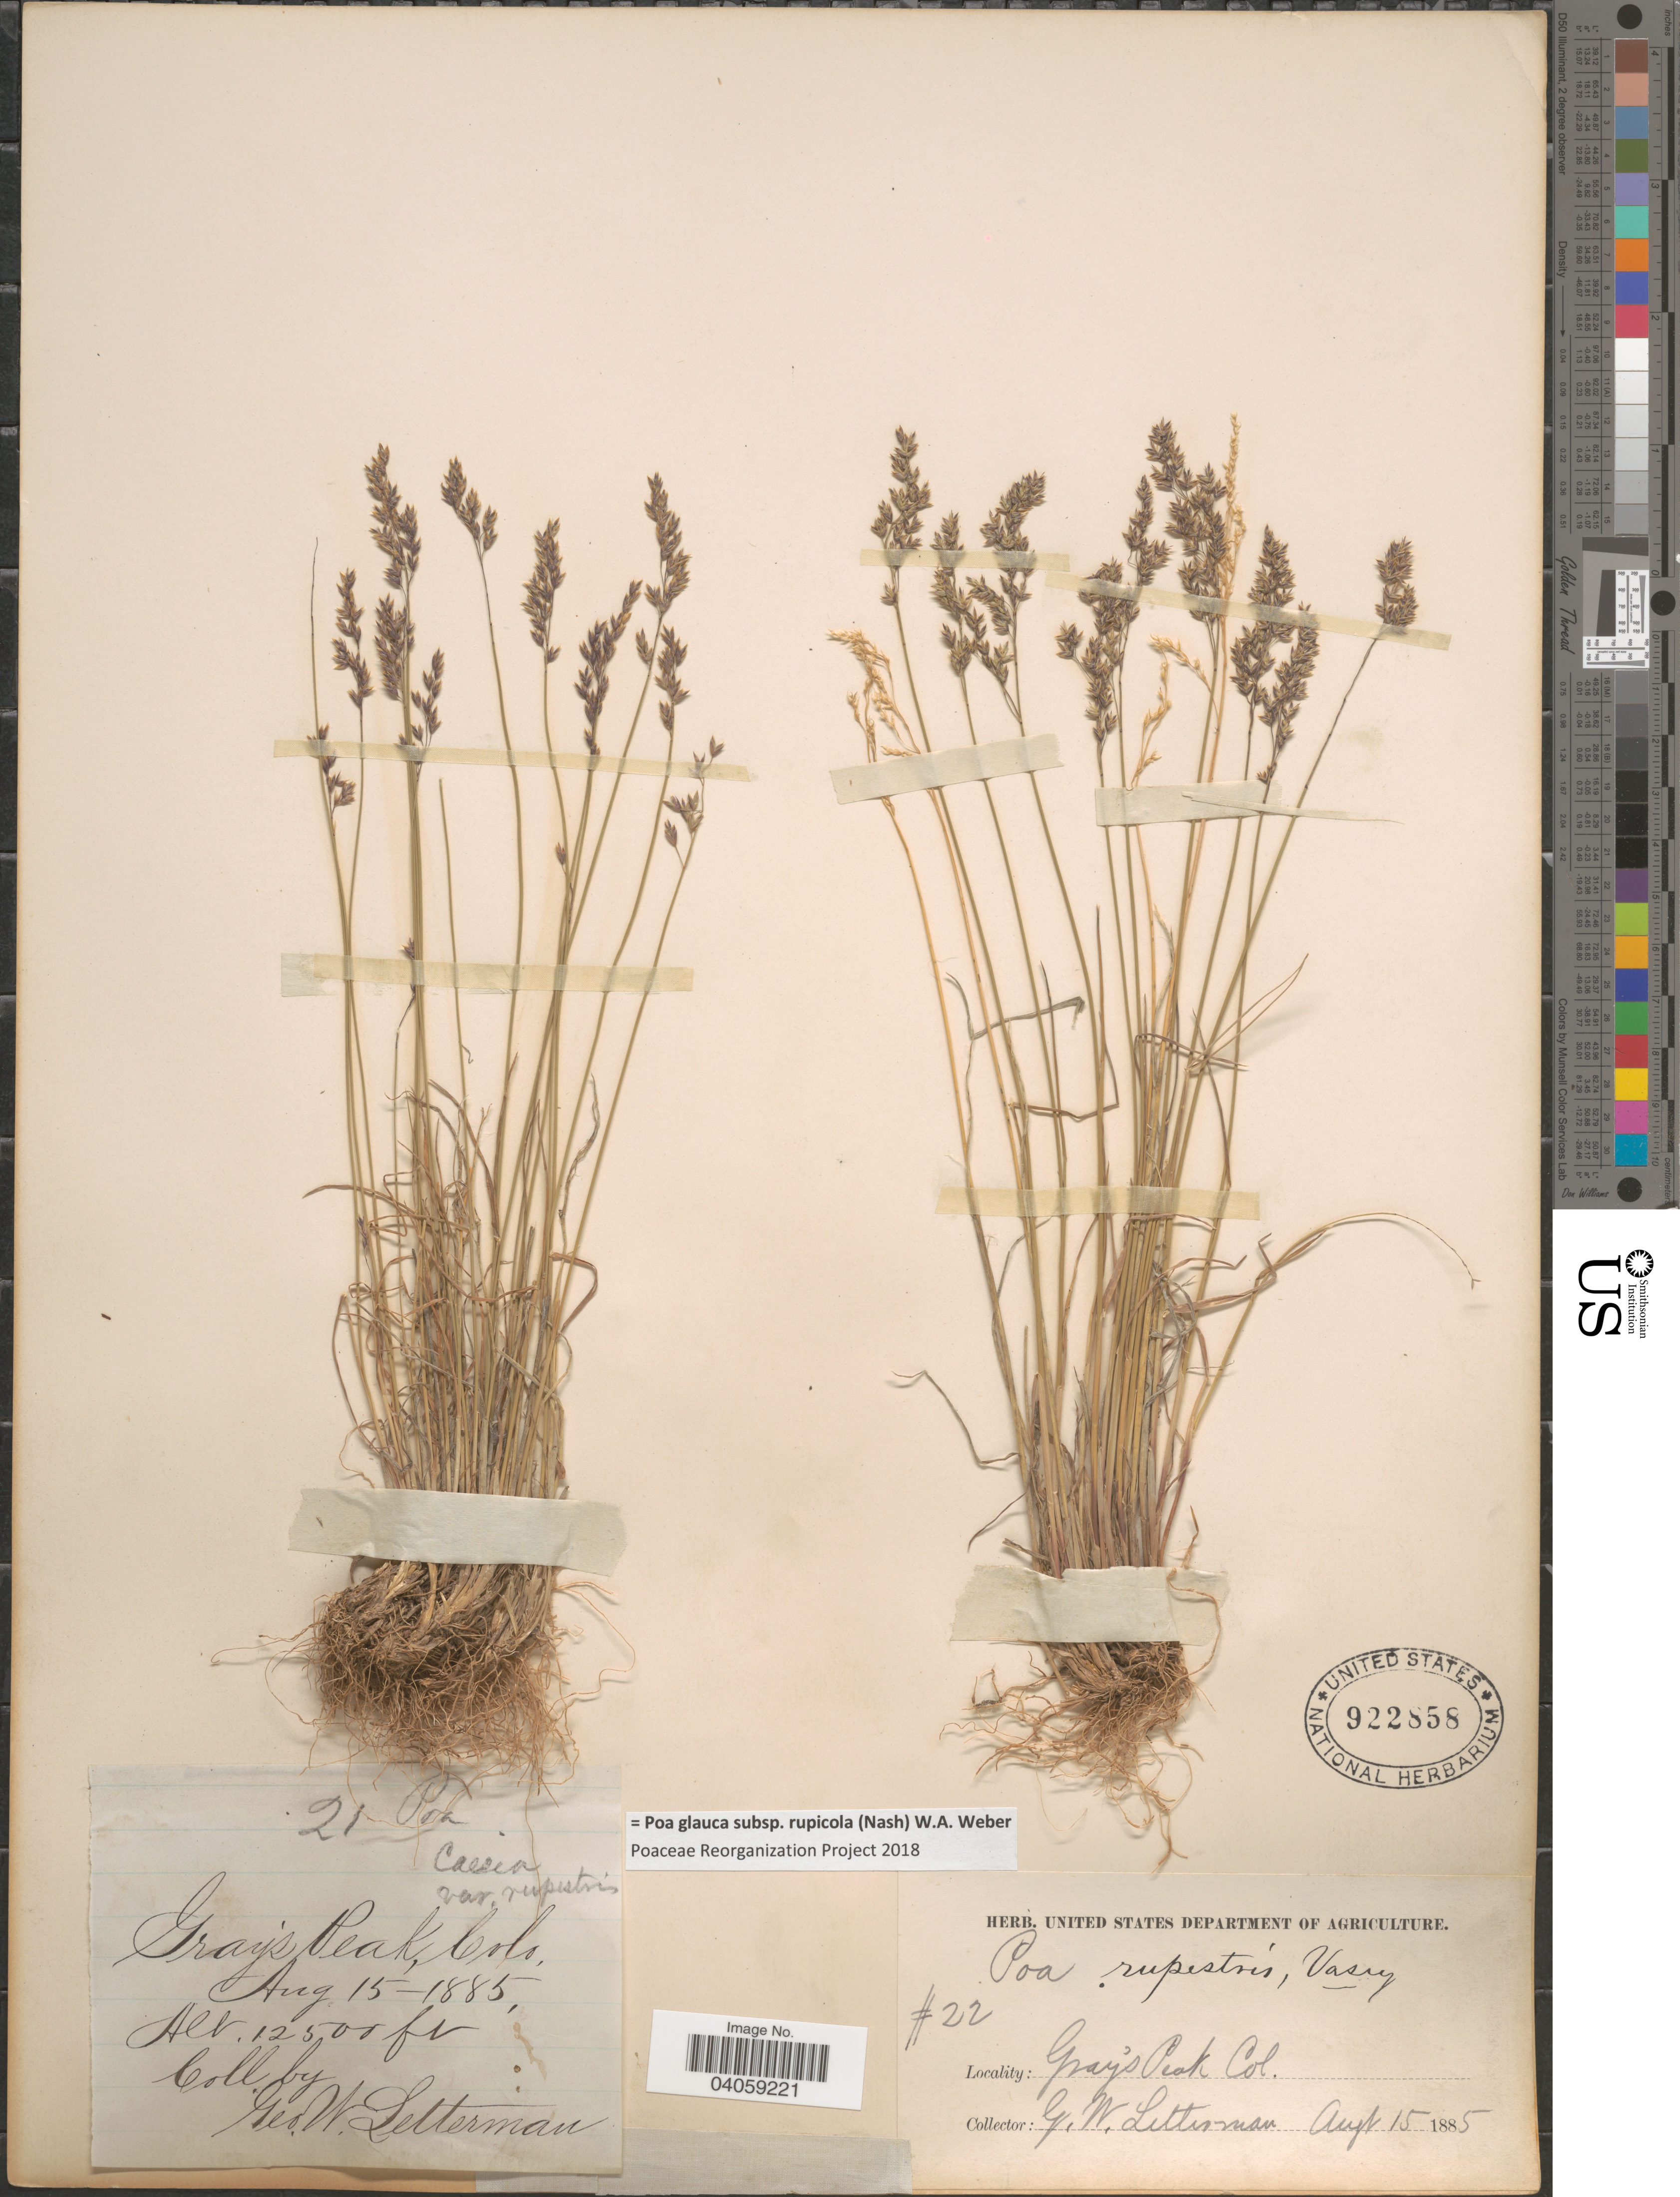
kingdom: Plantae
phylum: Tracheophyta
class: Liliopsida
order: Poales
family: Poaceae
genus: Poa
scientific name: Poa glauca subsp. rupicola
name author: (Nash) W.A. Weber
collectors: G. W. Letterman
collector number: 21/22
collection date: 1885-08-15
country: United States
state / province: Colorado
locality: Gray's Peak.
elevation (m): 3810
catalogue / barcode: US 922858